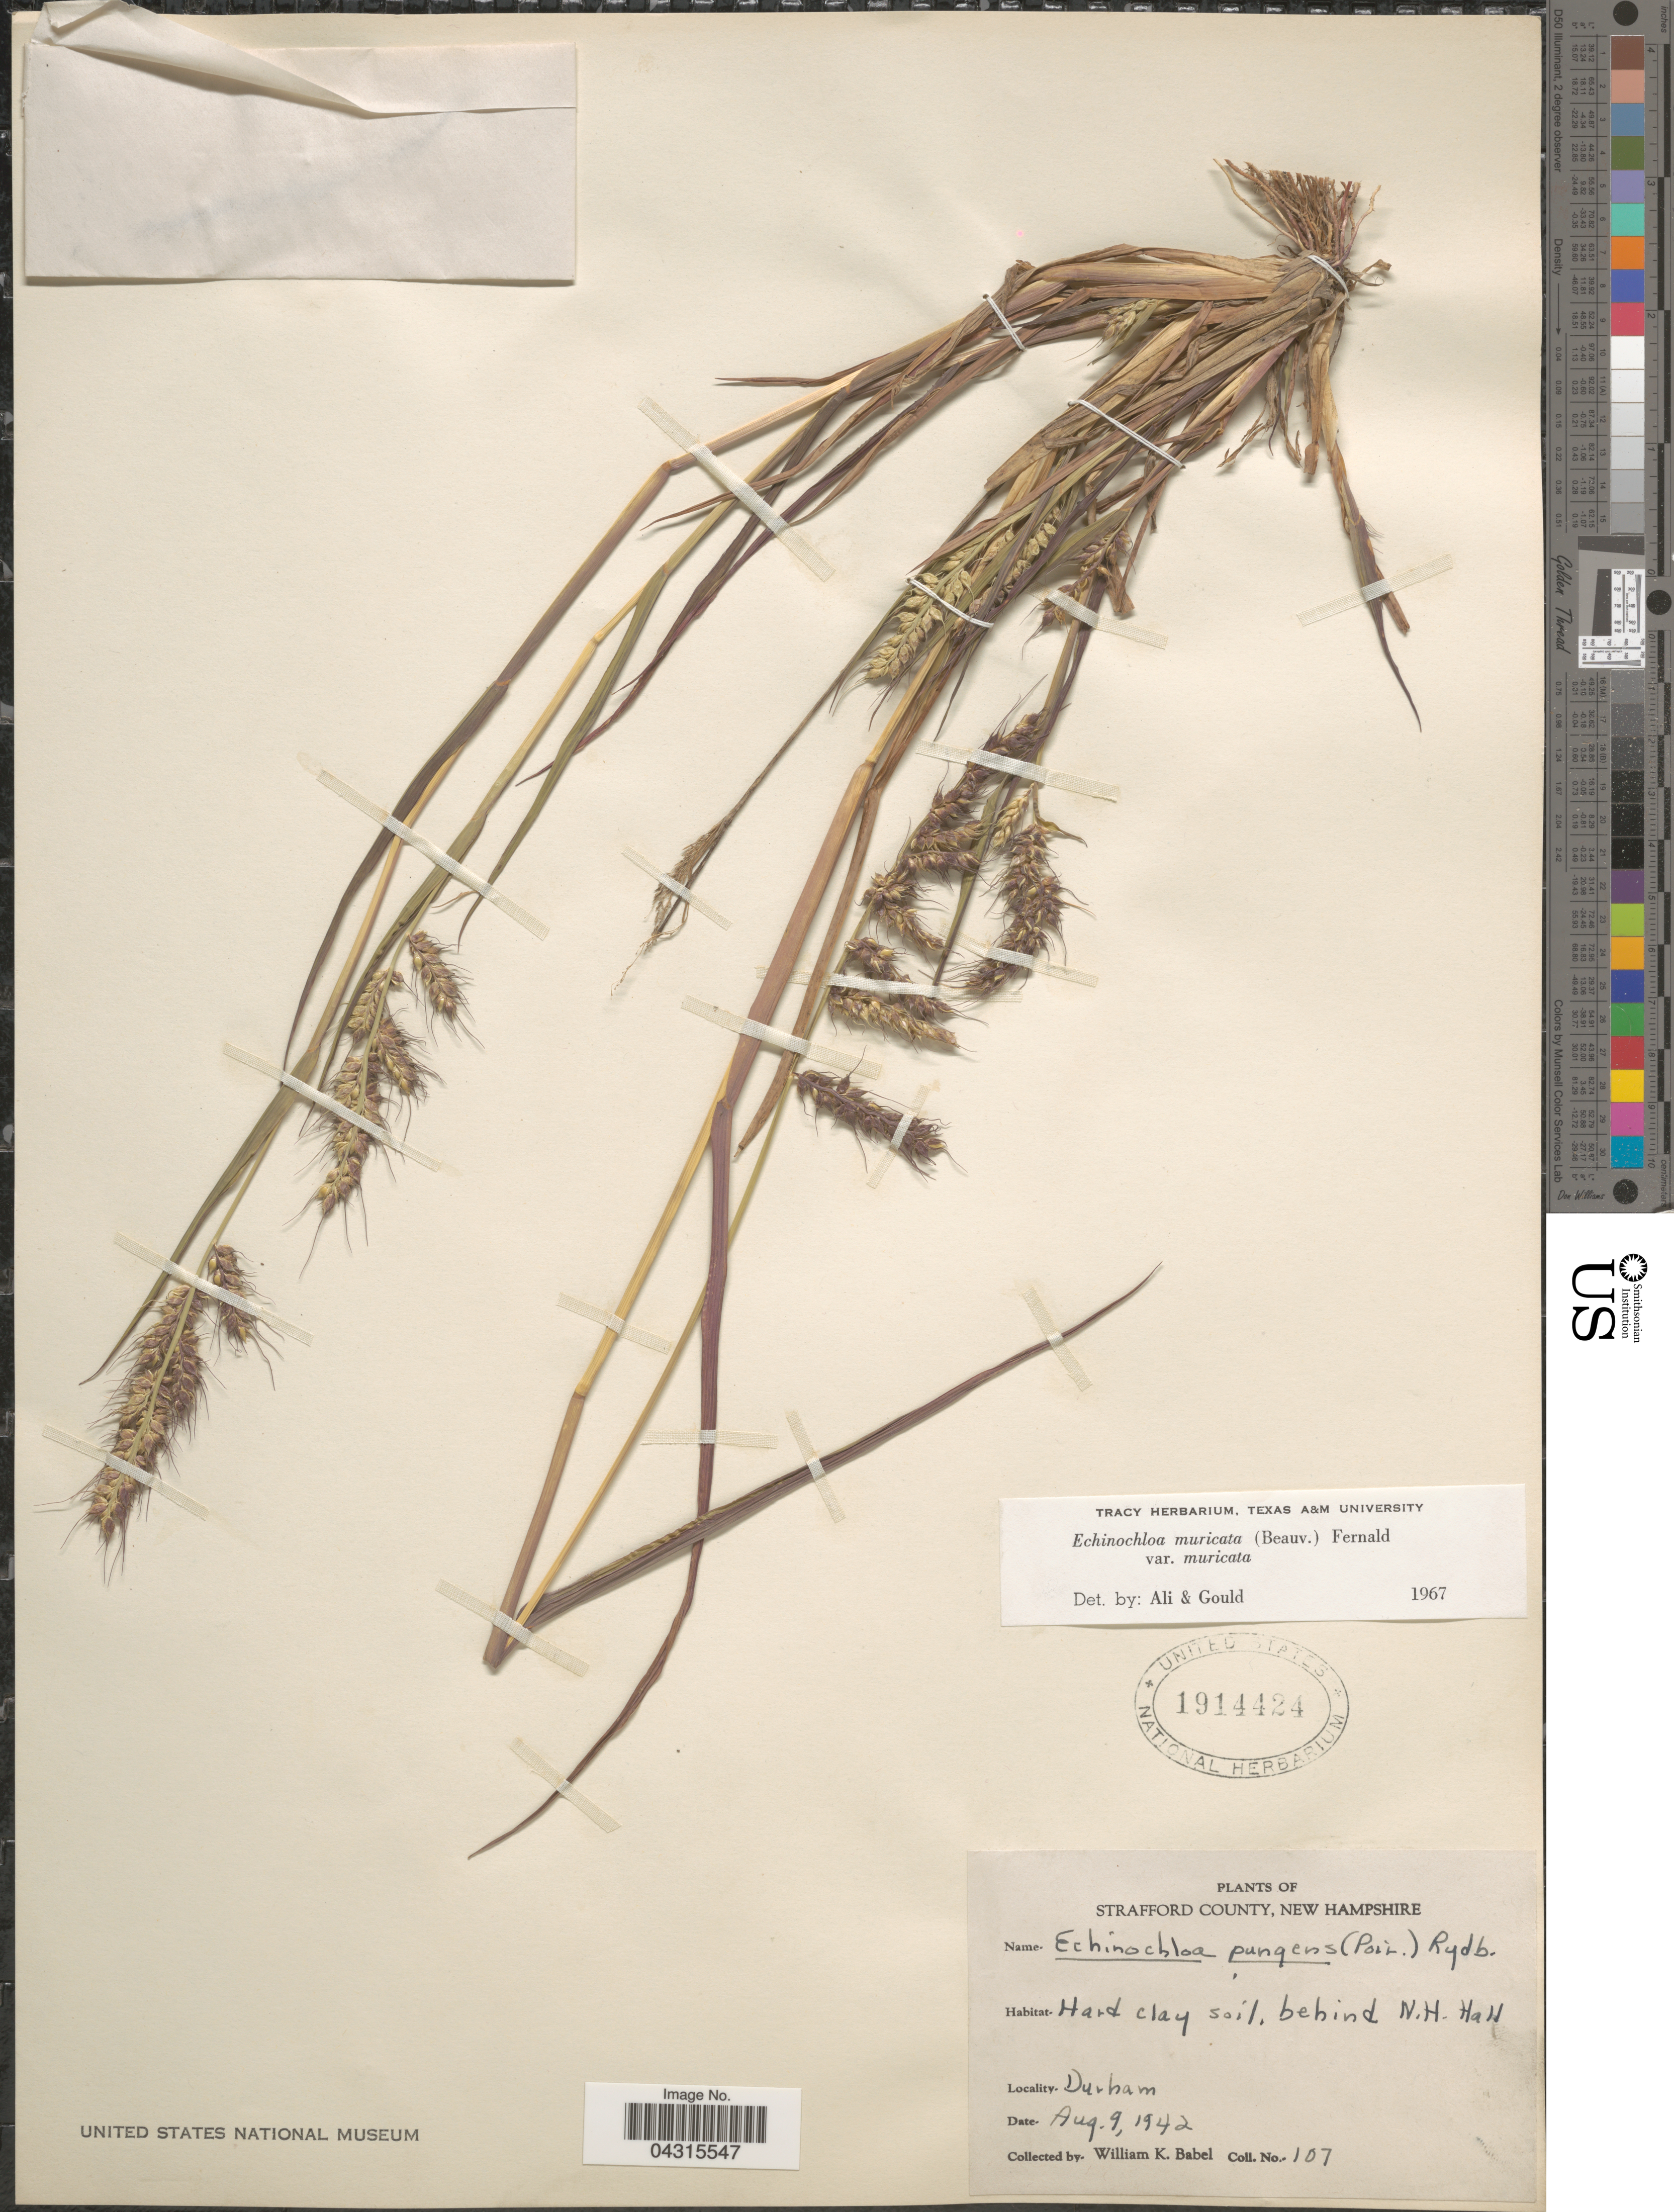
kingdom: Plantae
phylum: Tracheophyta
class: Liliopsida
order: Poales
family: Poaceae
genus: Echinochloa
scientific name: Echinochloa muricata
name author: (P. Beauv.) Fernald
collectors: W. Babel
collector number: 107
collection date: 1942-08-09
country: United States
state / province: New Hampshire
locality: Strafford County. Hard clay soil, behind N.H. Hall. Durham.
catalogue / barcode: US 1914424